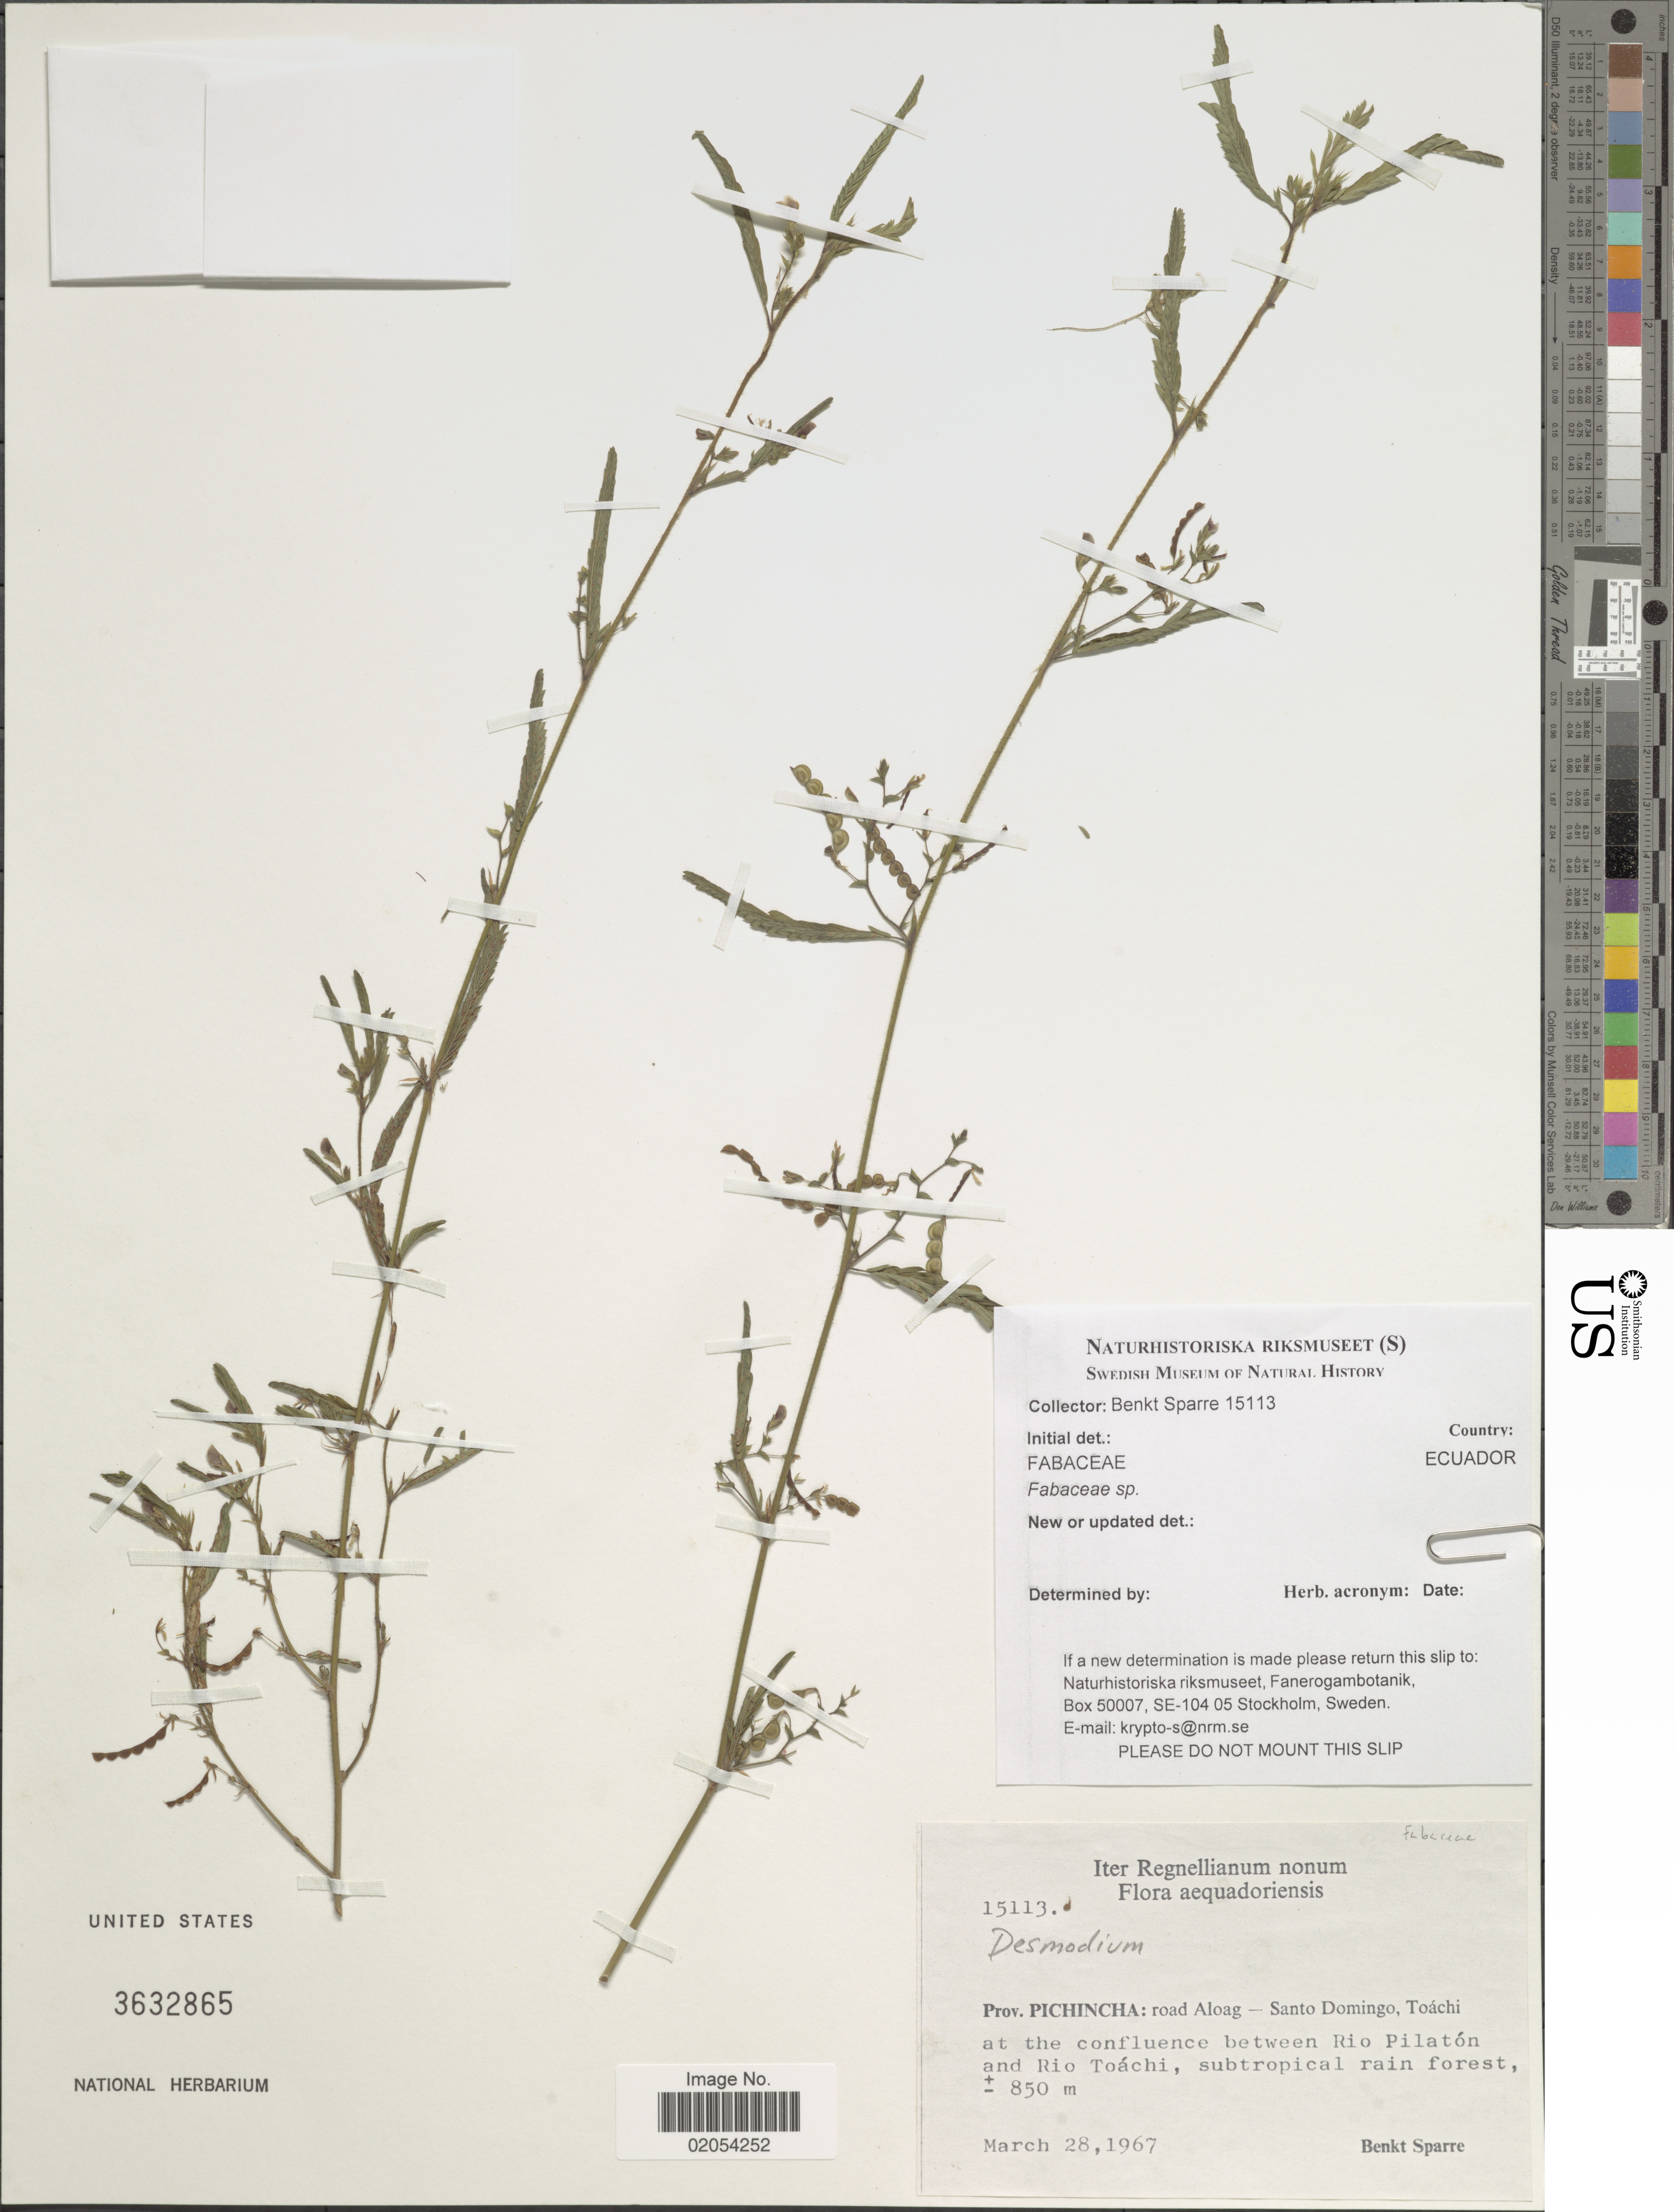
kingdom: Plantae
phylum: Tracheophyta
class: Magnoliopsida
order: Fabales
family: Fabaceae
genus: Desmodium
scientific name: Desmodium sp.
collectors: B. Sparre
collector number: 15113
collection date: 1967-03-28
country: Ecuador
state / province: Pichincha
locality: Prov. Pichincha: road Aloag - Santo Domingo, Toachi at the confluence between Rio Pilaton and Rio Toachi, subtropical rain forest.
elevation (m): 850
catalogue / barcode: US 3632865